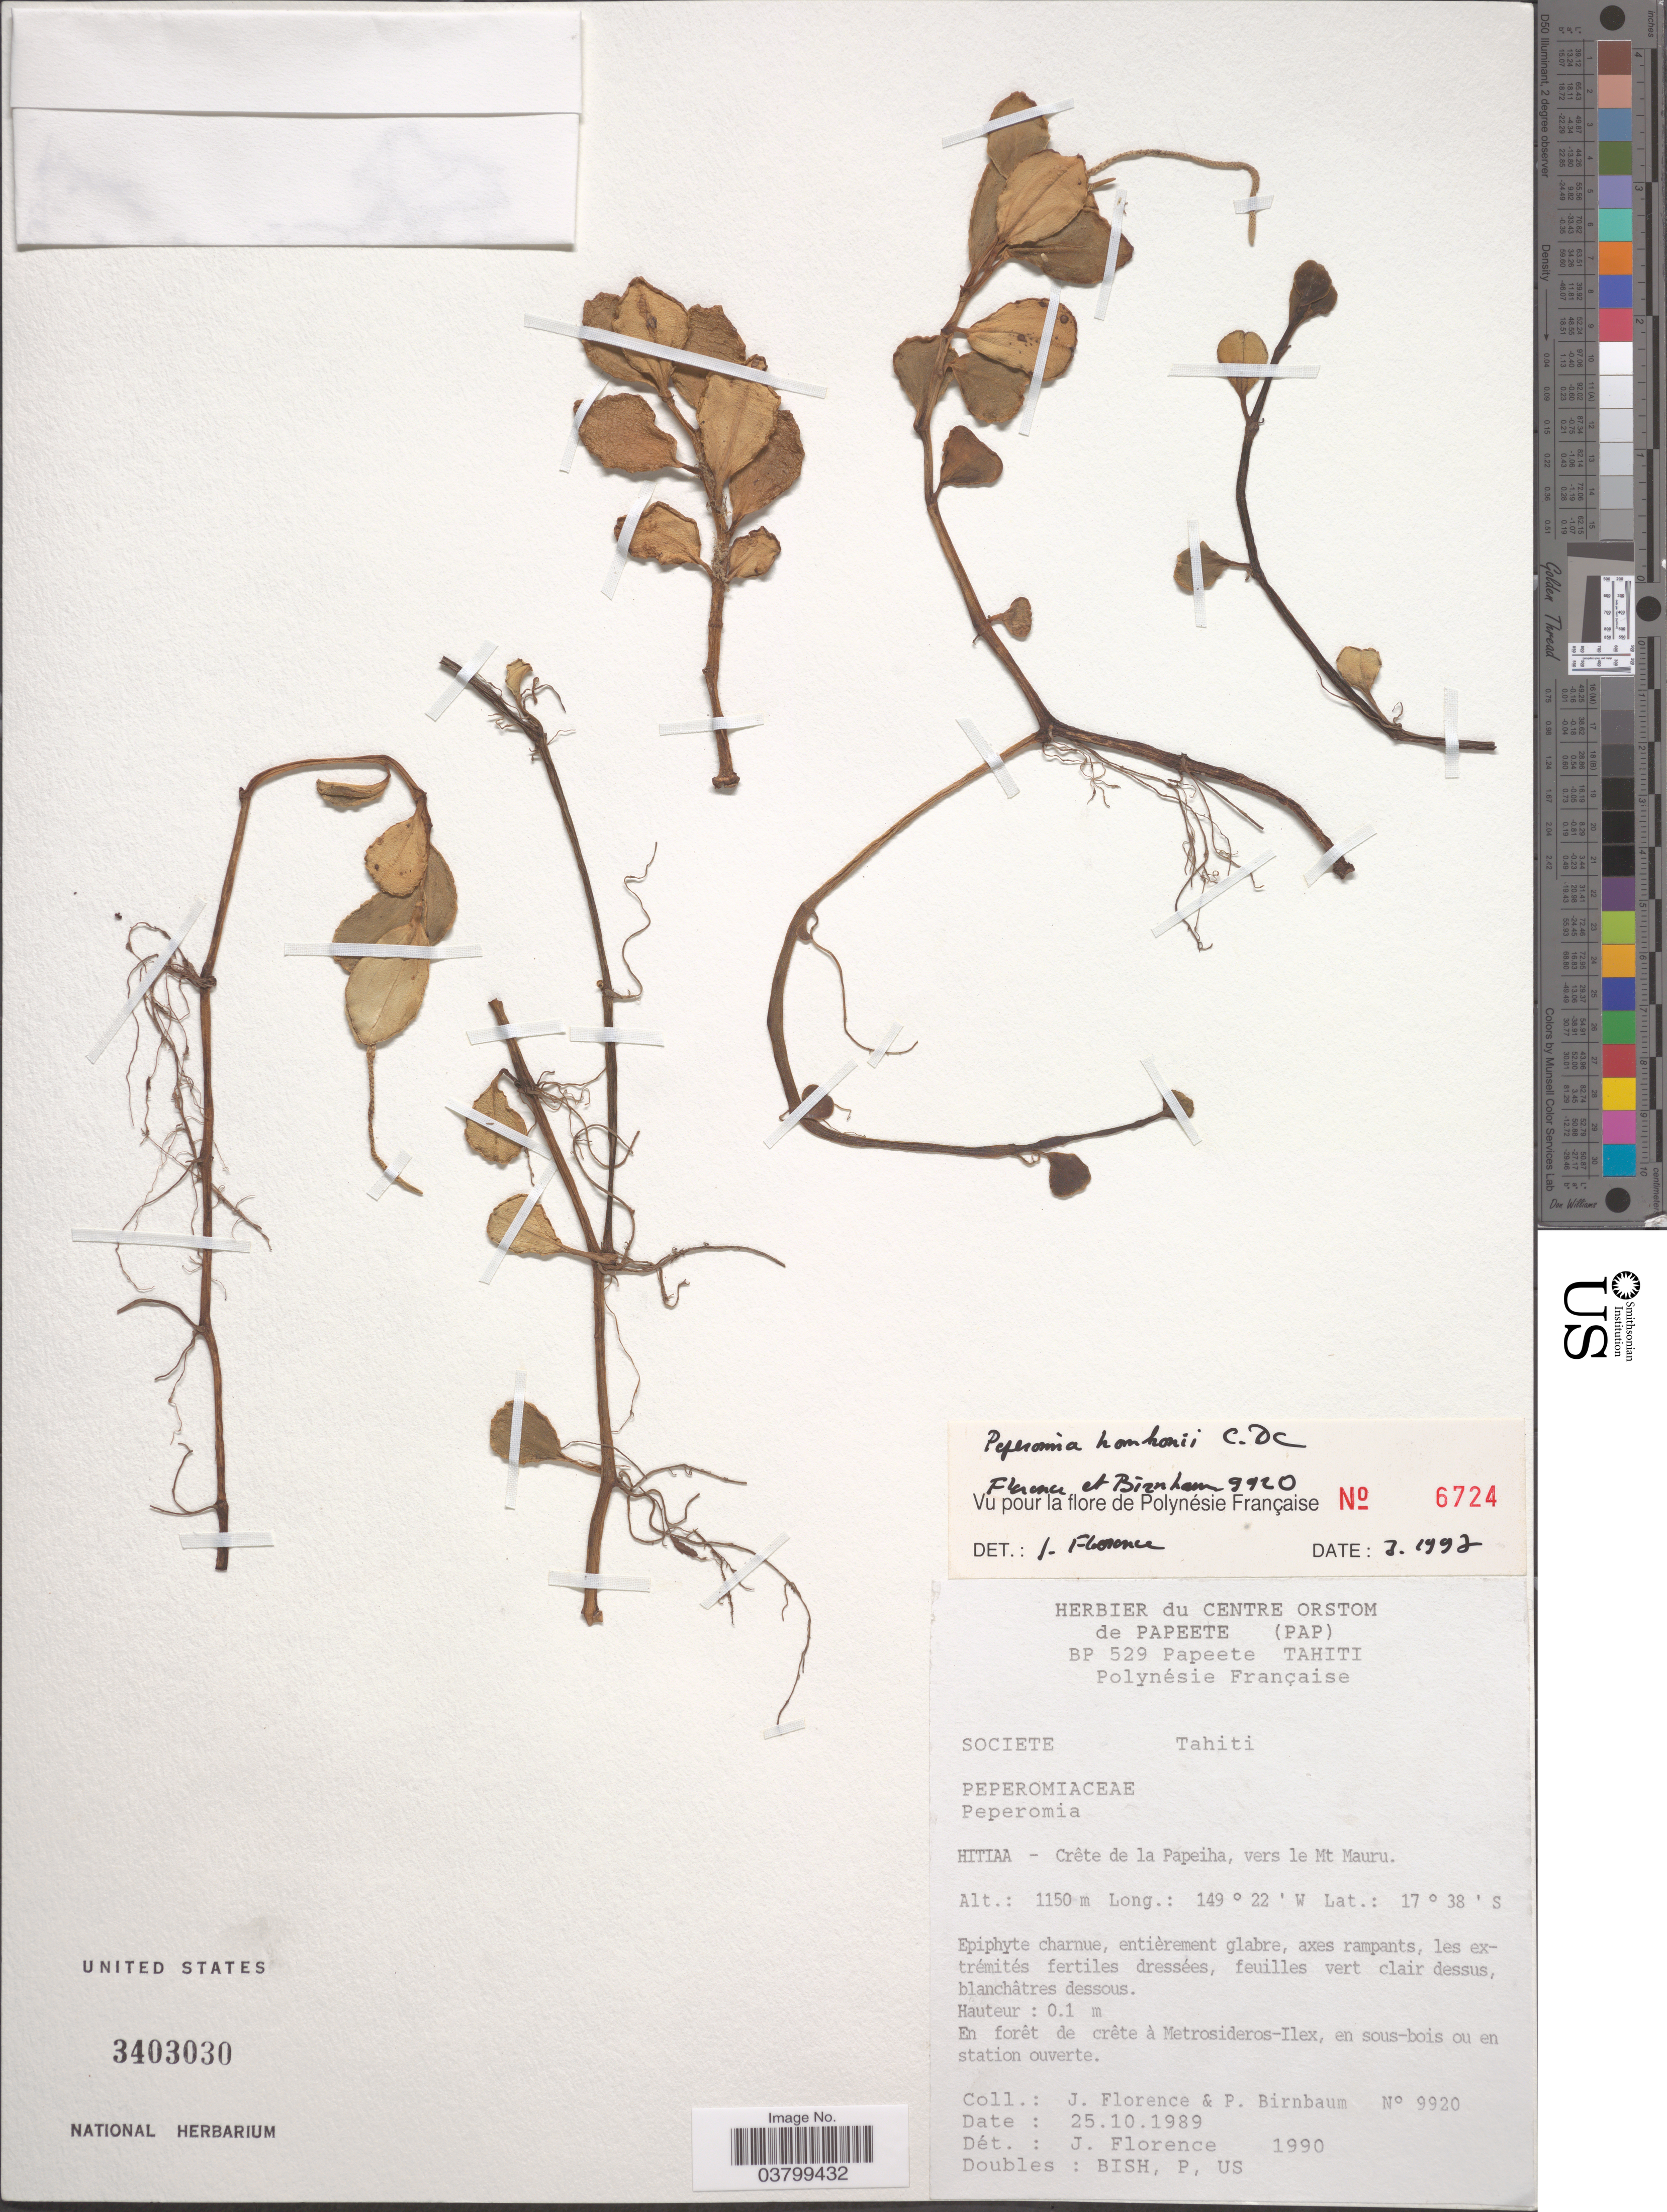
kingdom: Plantae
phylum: Tracheophyta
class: Magnoliopsida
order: Piperales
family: Piperaceae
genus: Peperomia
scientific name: Peperomia hombronii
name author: C. DC.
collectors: J. Florence & P. Birnbaum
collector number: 9920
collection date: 1989-10-25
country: French Polynesia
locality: Societe. Tahiti. Hitiaa - Crête de la Papeiha, vers le Mt Mauru.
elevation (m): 1150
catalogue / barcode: US 3403030